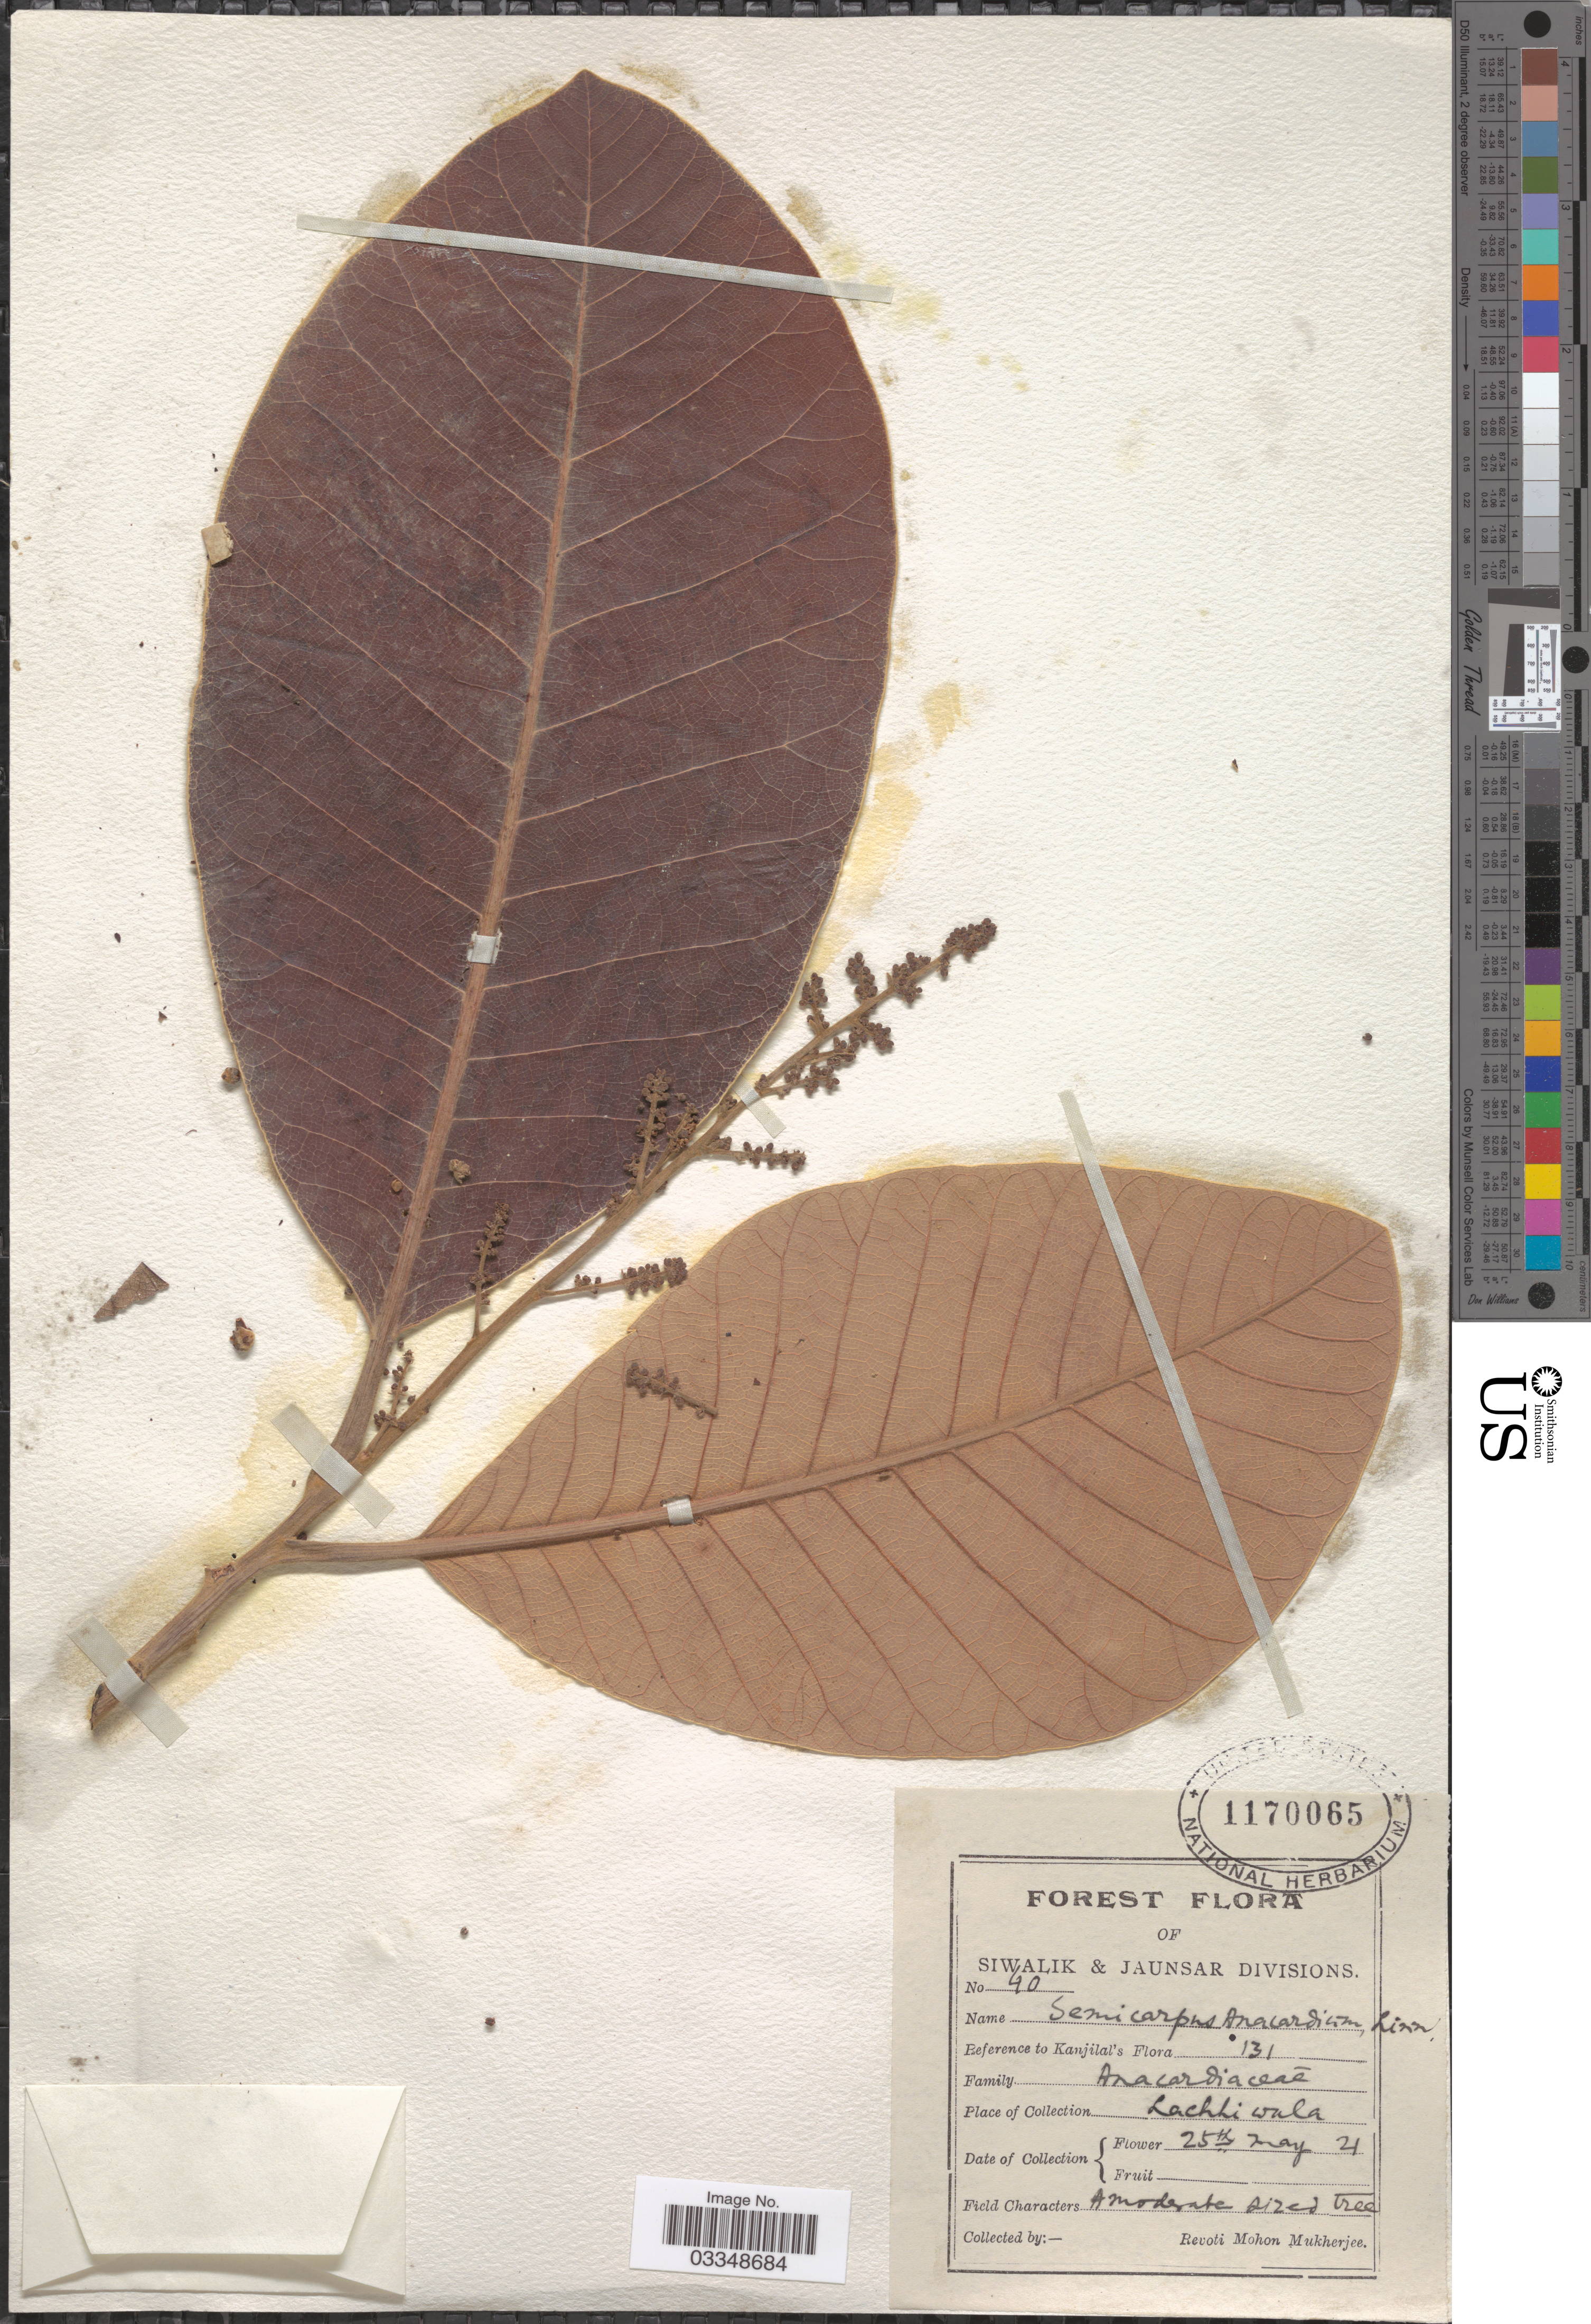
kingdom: Plantae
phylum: Tracheophyta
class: Magnoliopsida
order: Sapindales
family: Anacardiaceae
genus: Semecarpus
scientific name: Semecarpus anacardium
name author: L. f.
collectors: R. Mukherjee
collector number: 40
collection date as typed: Transcribed d/m/y: 25/5/21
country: India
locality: Lachhiwala.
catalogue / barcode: US 1170065